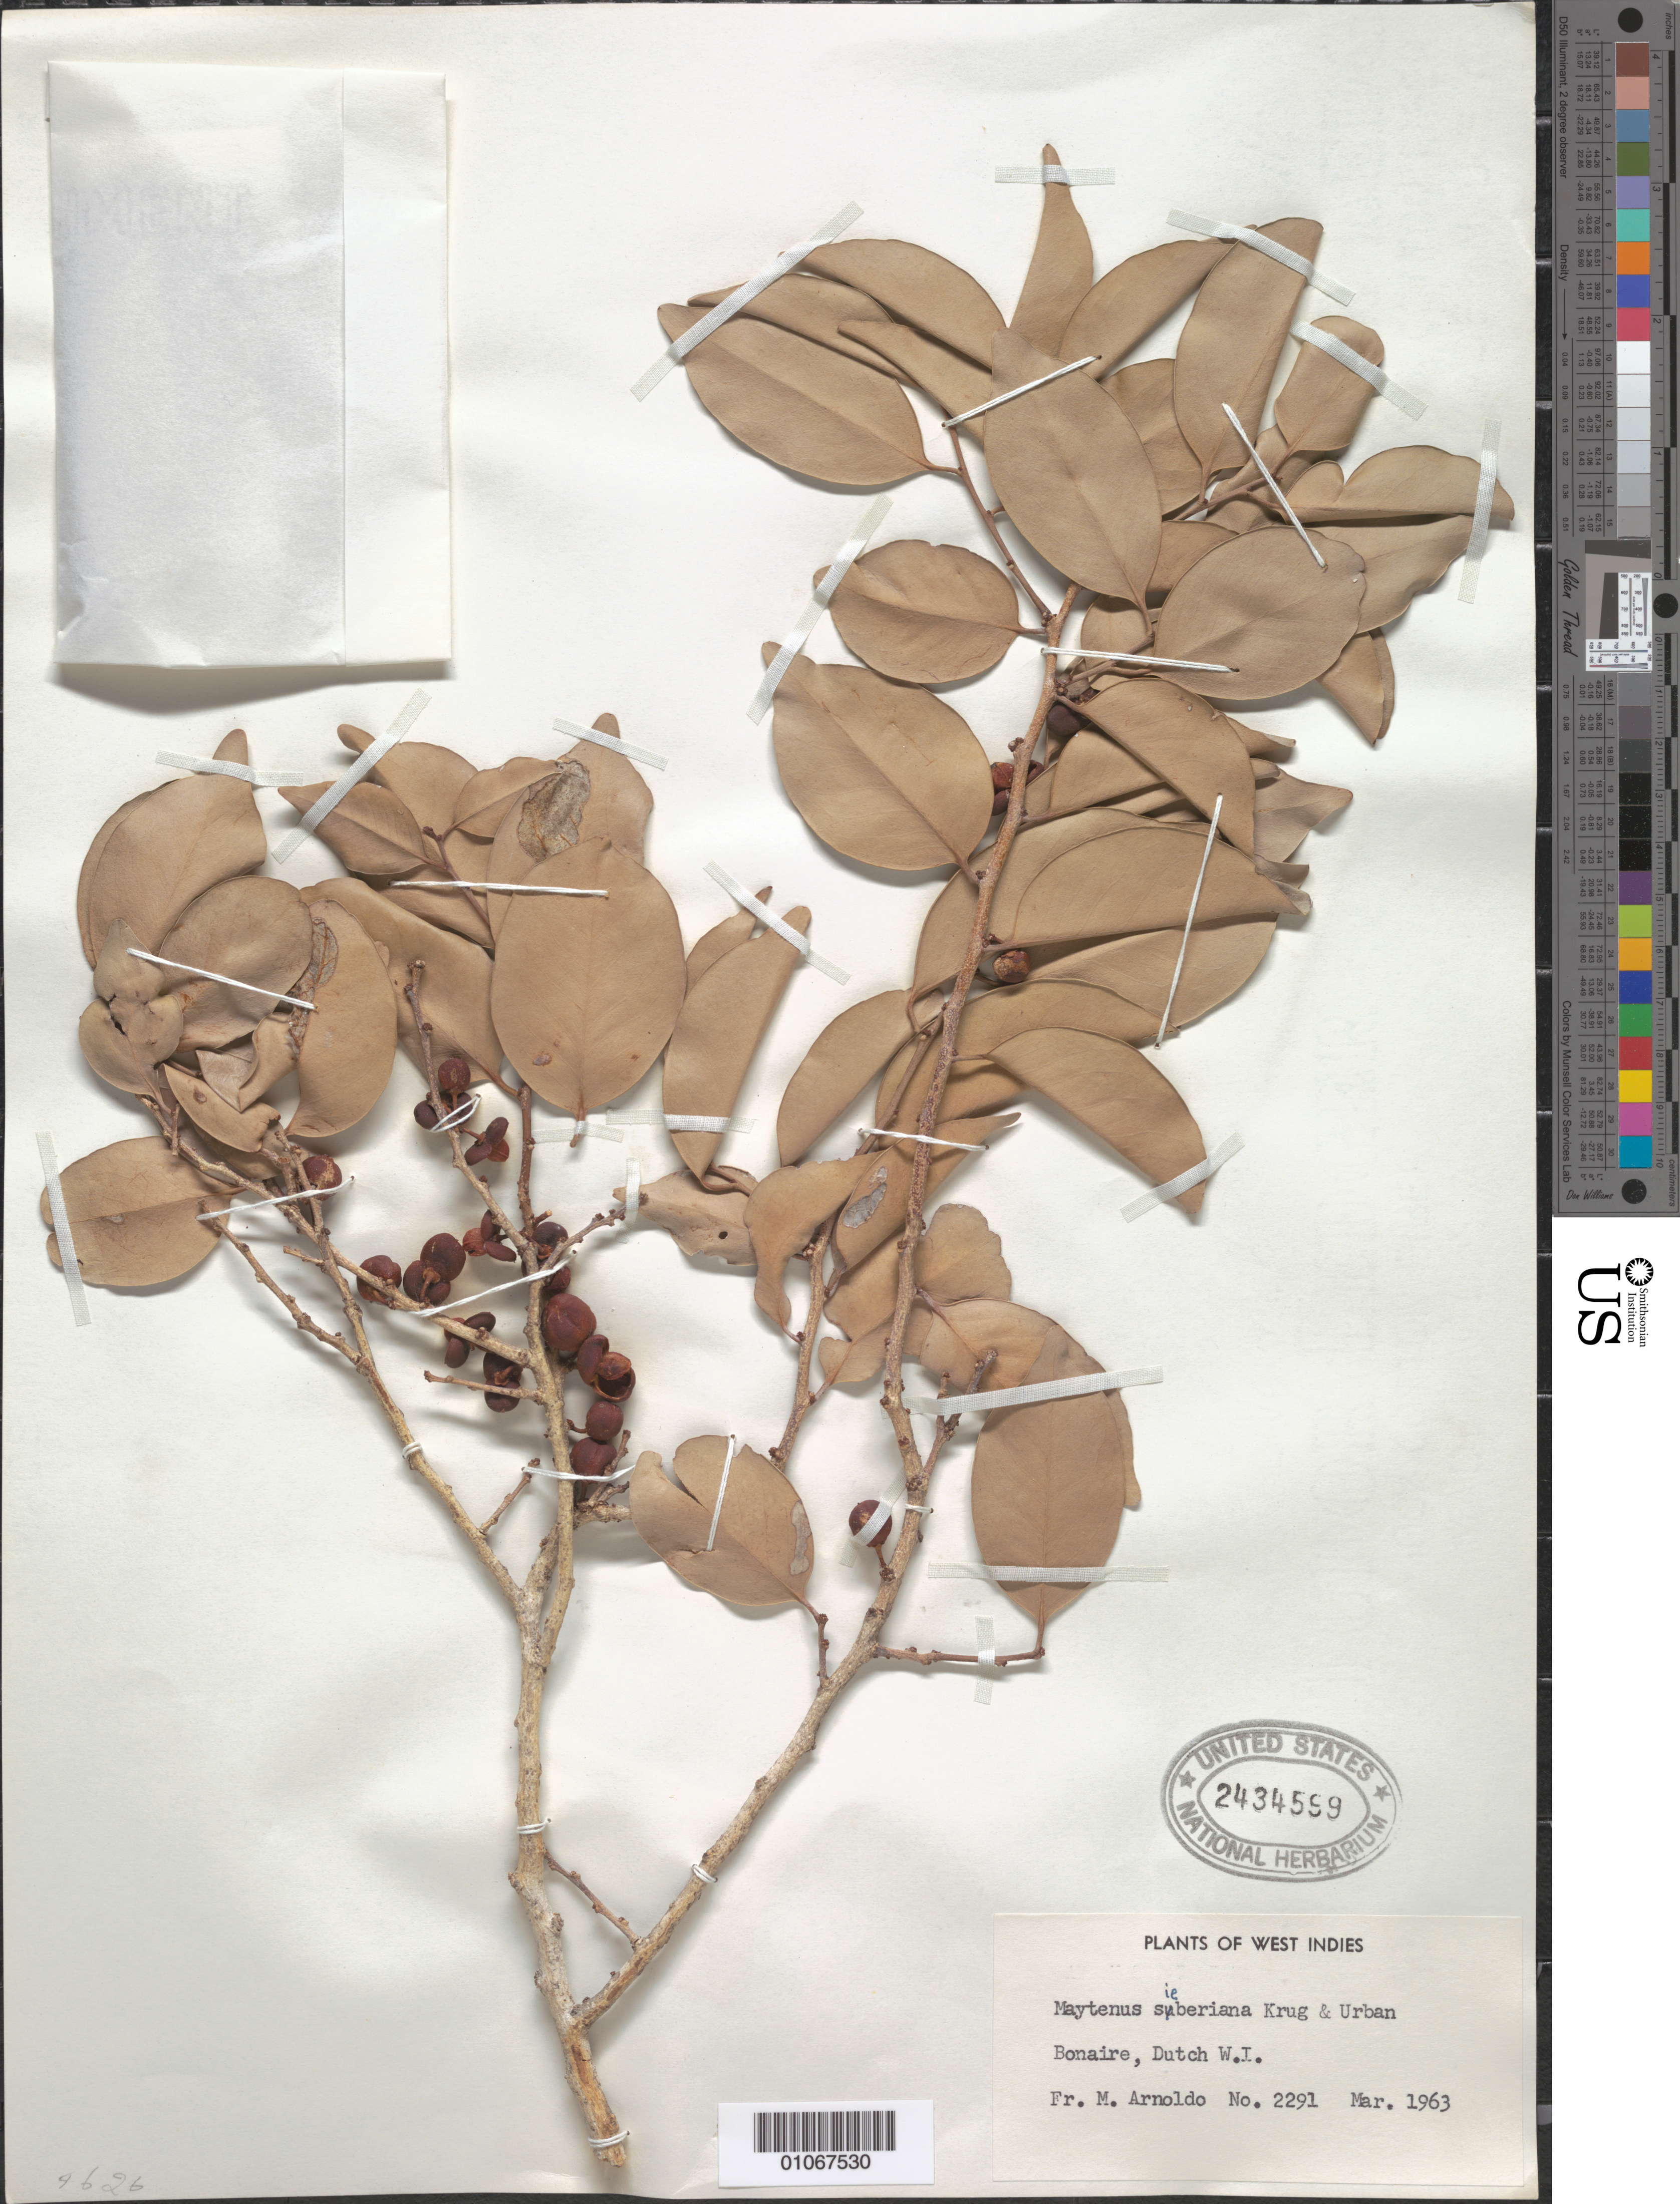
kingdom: Plantae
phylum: Tracheophyta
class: Magnoliopsida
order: Celastrales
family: Celastraceae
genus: Maytenus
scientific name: Maytenus sieberiana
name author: Krug & Urb.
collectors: N. Arnoldo-Broeders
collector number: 2291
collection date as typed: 01 Mar 1963 to 31 Mar 1963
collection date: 1963-03-01/1963-03-31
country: Netherlands Antilles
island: Bonaire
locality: Dutch W.I.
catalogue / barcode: US 2434599